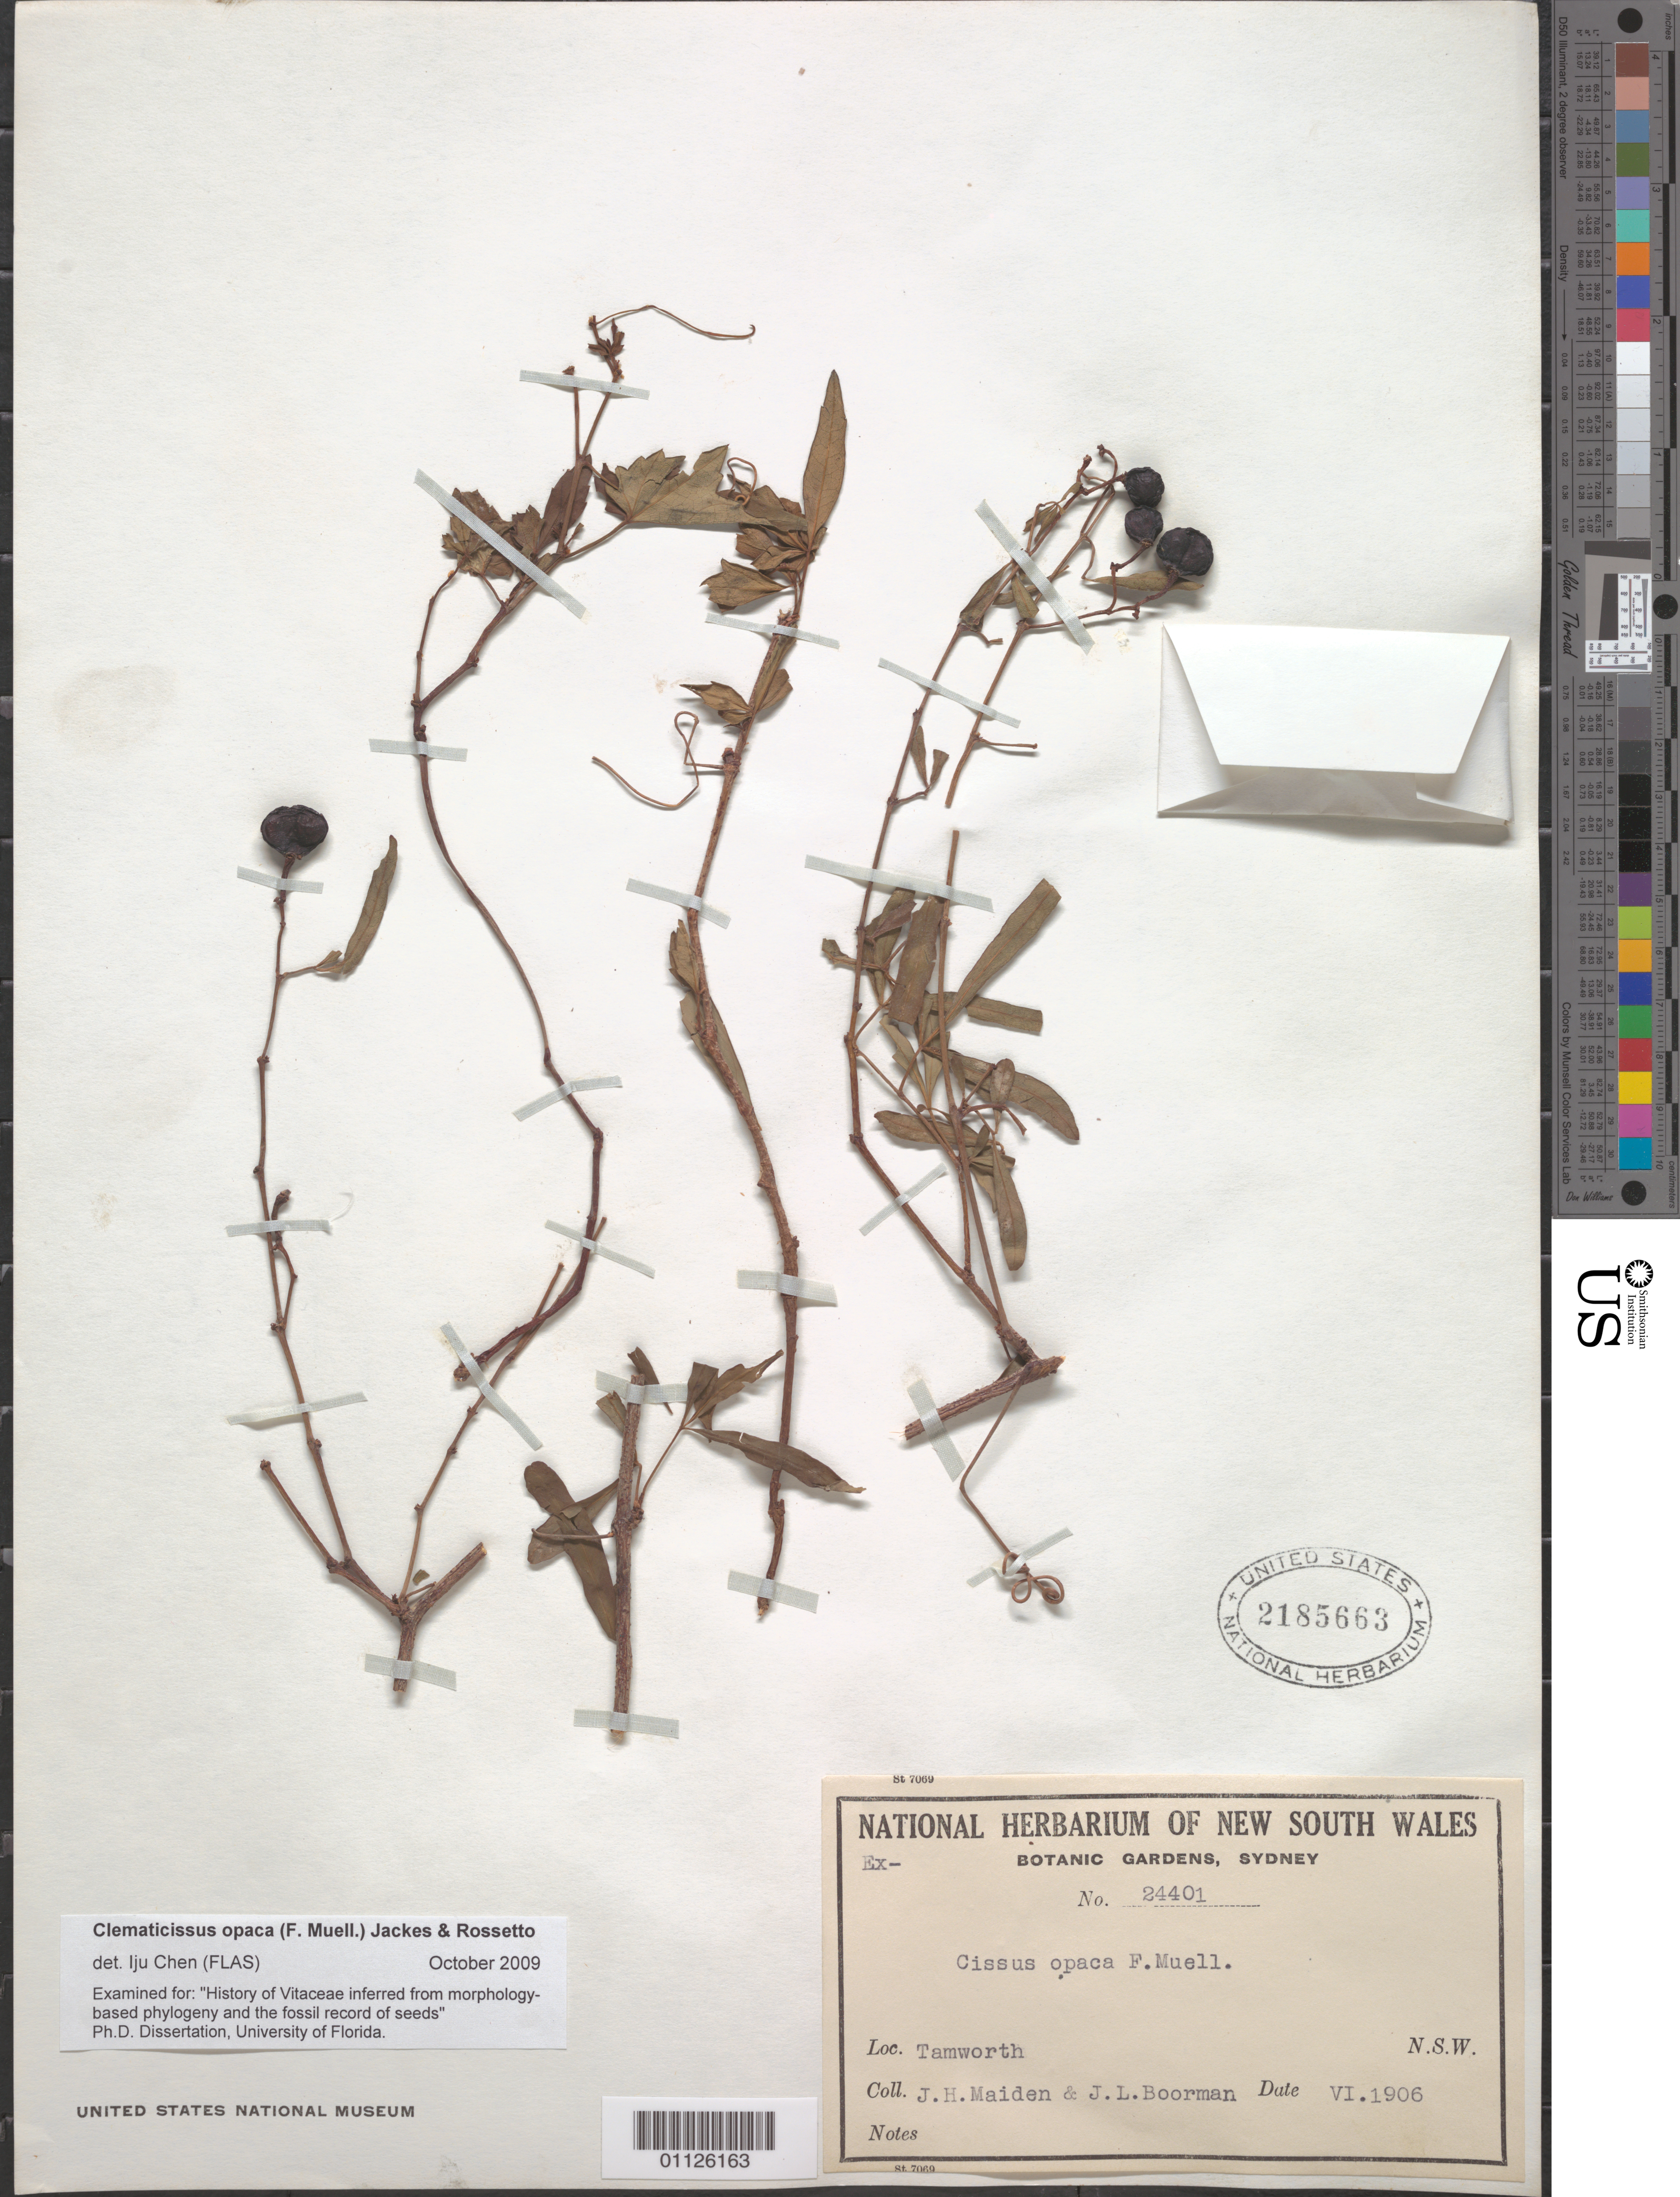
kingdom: Plantae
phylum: Tracheophyta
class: Magnoliopsida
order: Vitales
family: Vitaceae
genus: Clematicissus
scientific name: Clematicissus opaca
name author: (F. Muell.) Jackes & Rossetto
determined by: Chen, Iju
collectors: J. Maiden & J. Boorman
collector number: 24401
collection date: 1906-06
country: Australia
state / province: New South Wales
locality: Tamworth.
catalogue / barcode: US 2185663